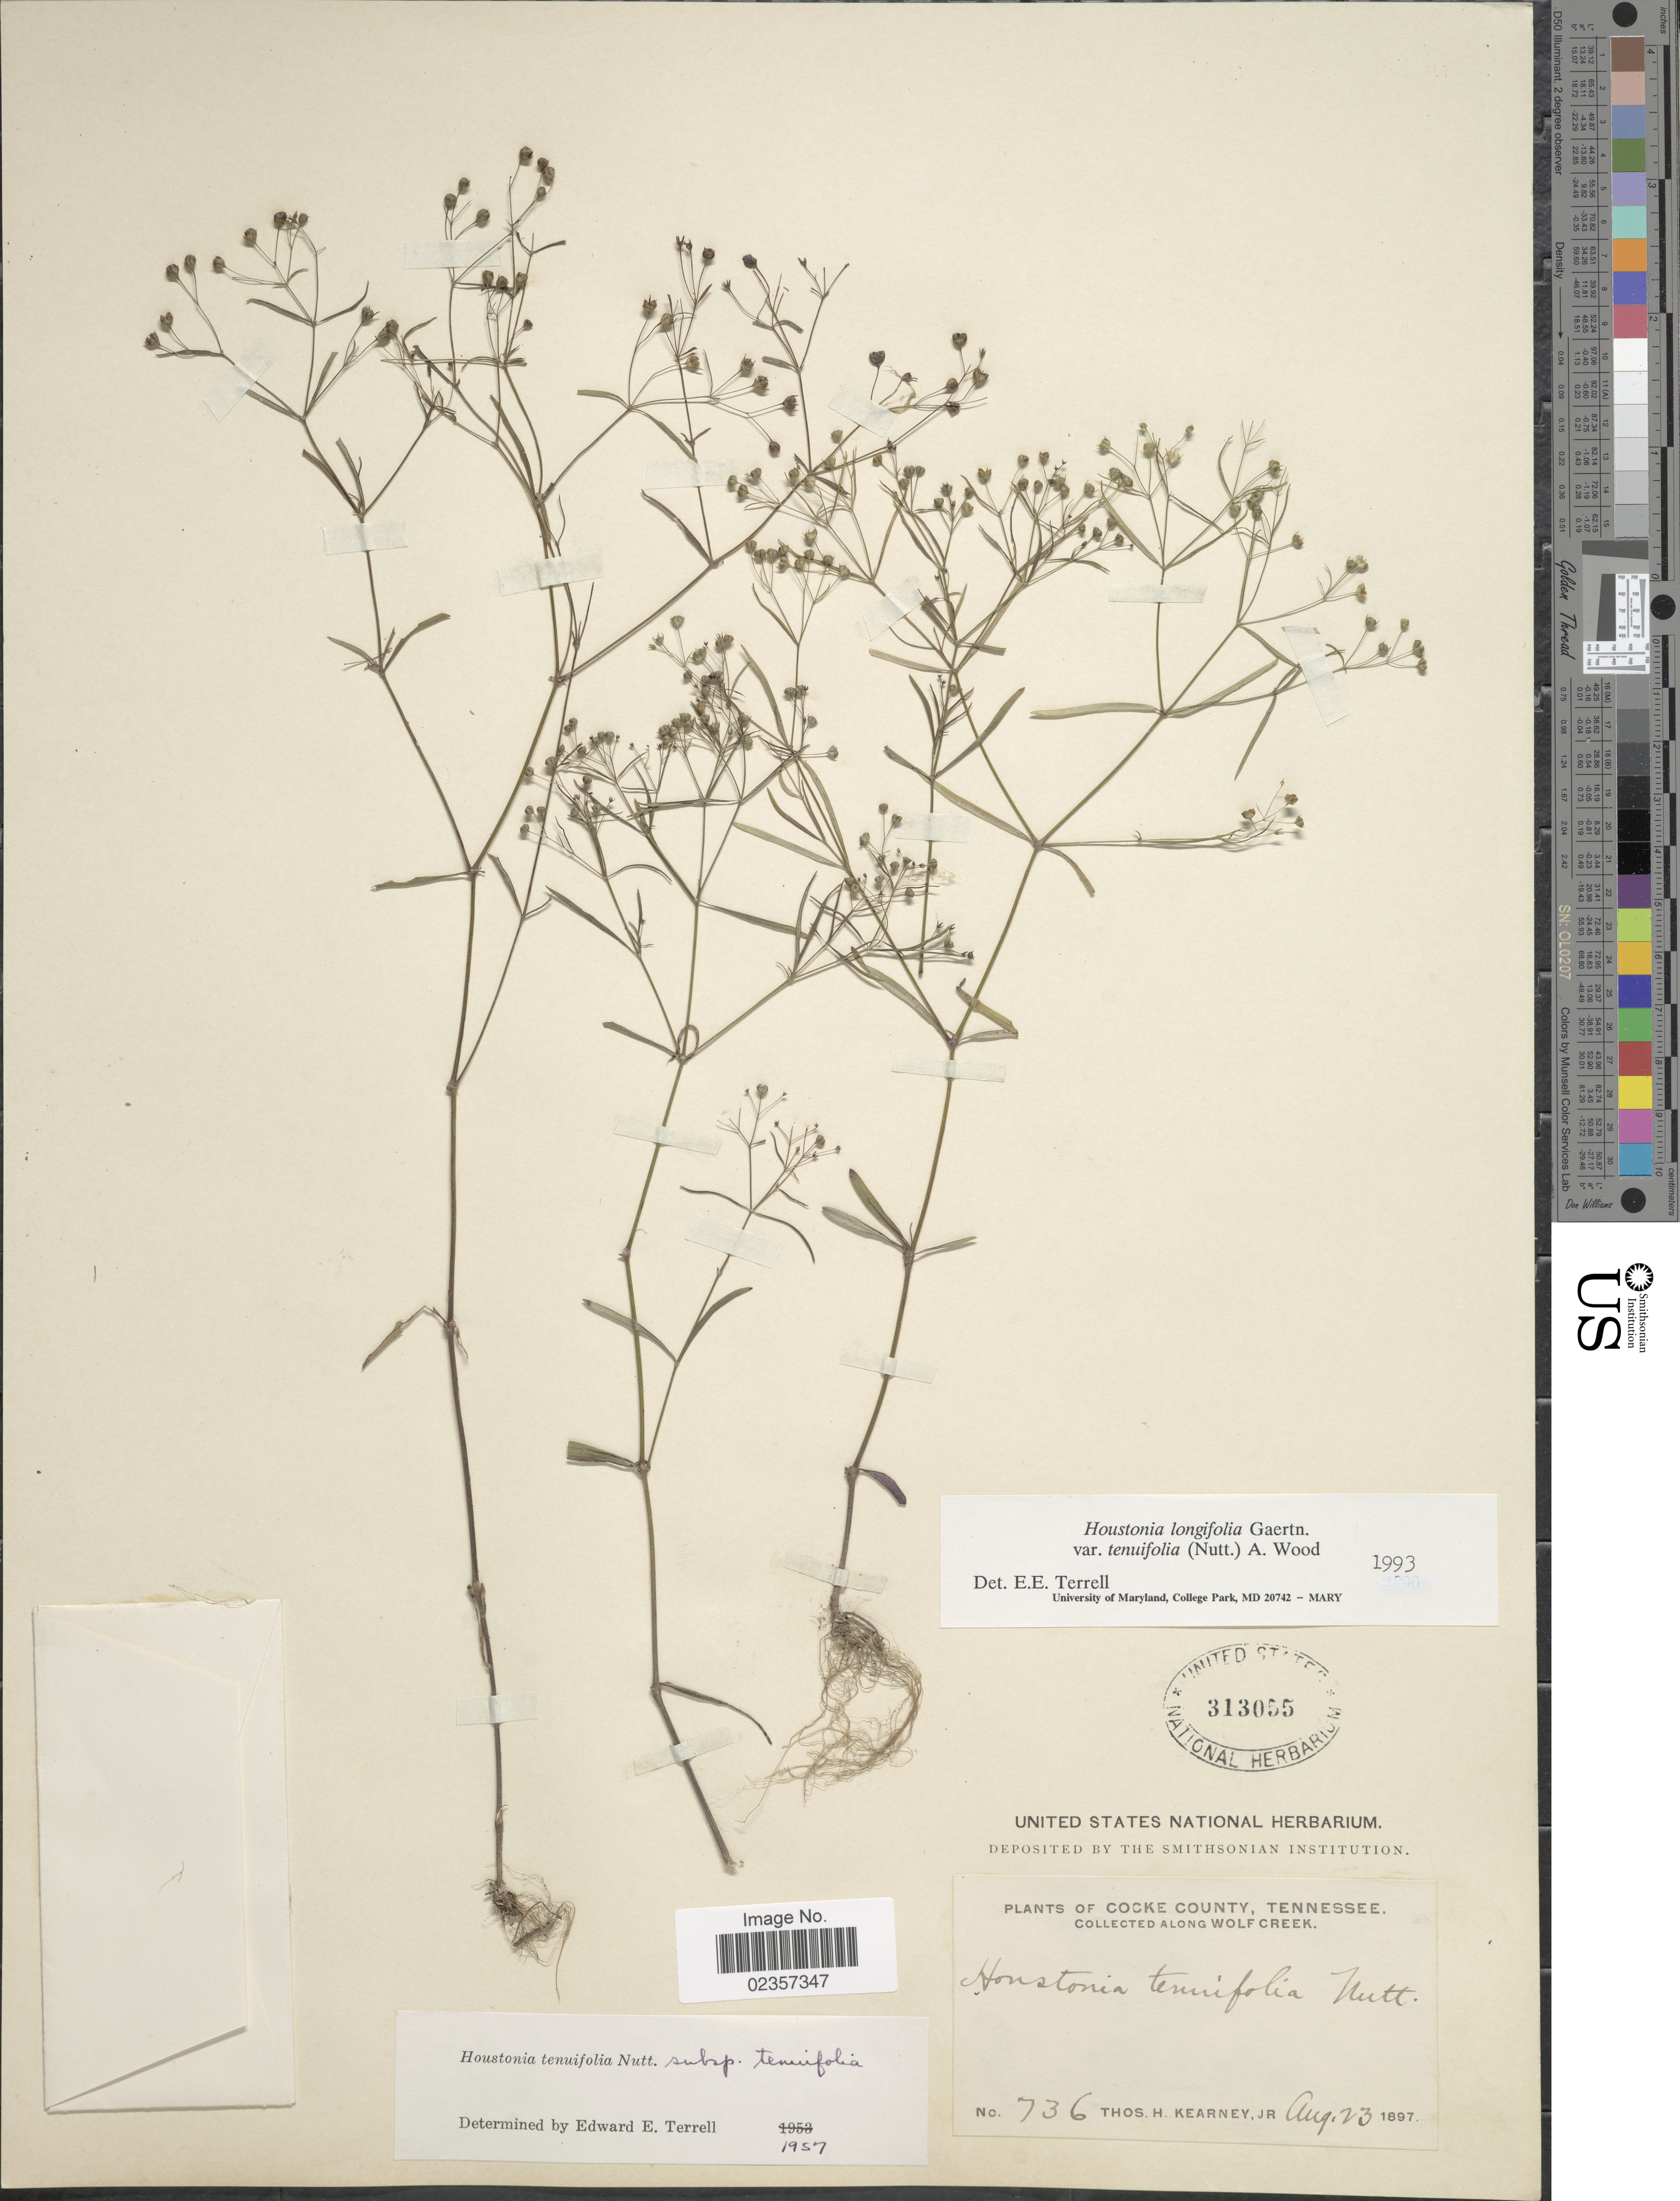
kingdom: Plantae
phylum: Tracheophyta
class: Magnoliopsida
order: Gentianales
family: Rubiaceae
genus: Houstonia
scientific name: Houstonia longifolia var. tenuifolia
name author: (Nutt.) Alph. Wood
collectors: T. H. Kearney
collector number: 736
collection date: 1897-08-23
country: United States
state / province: Tennessee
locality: Cocke County, along Wolf Creek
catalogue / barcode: US 313055